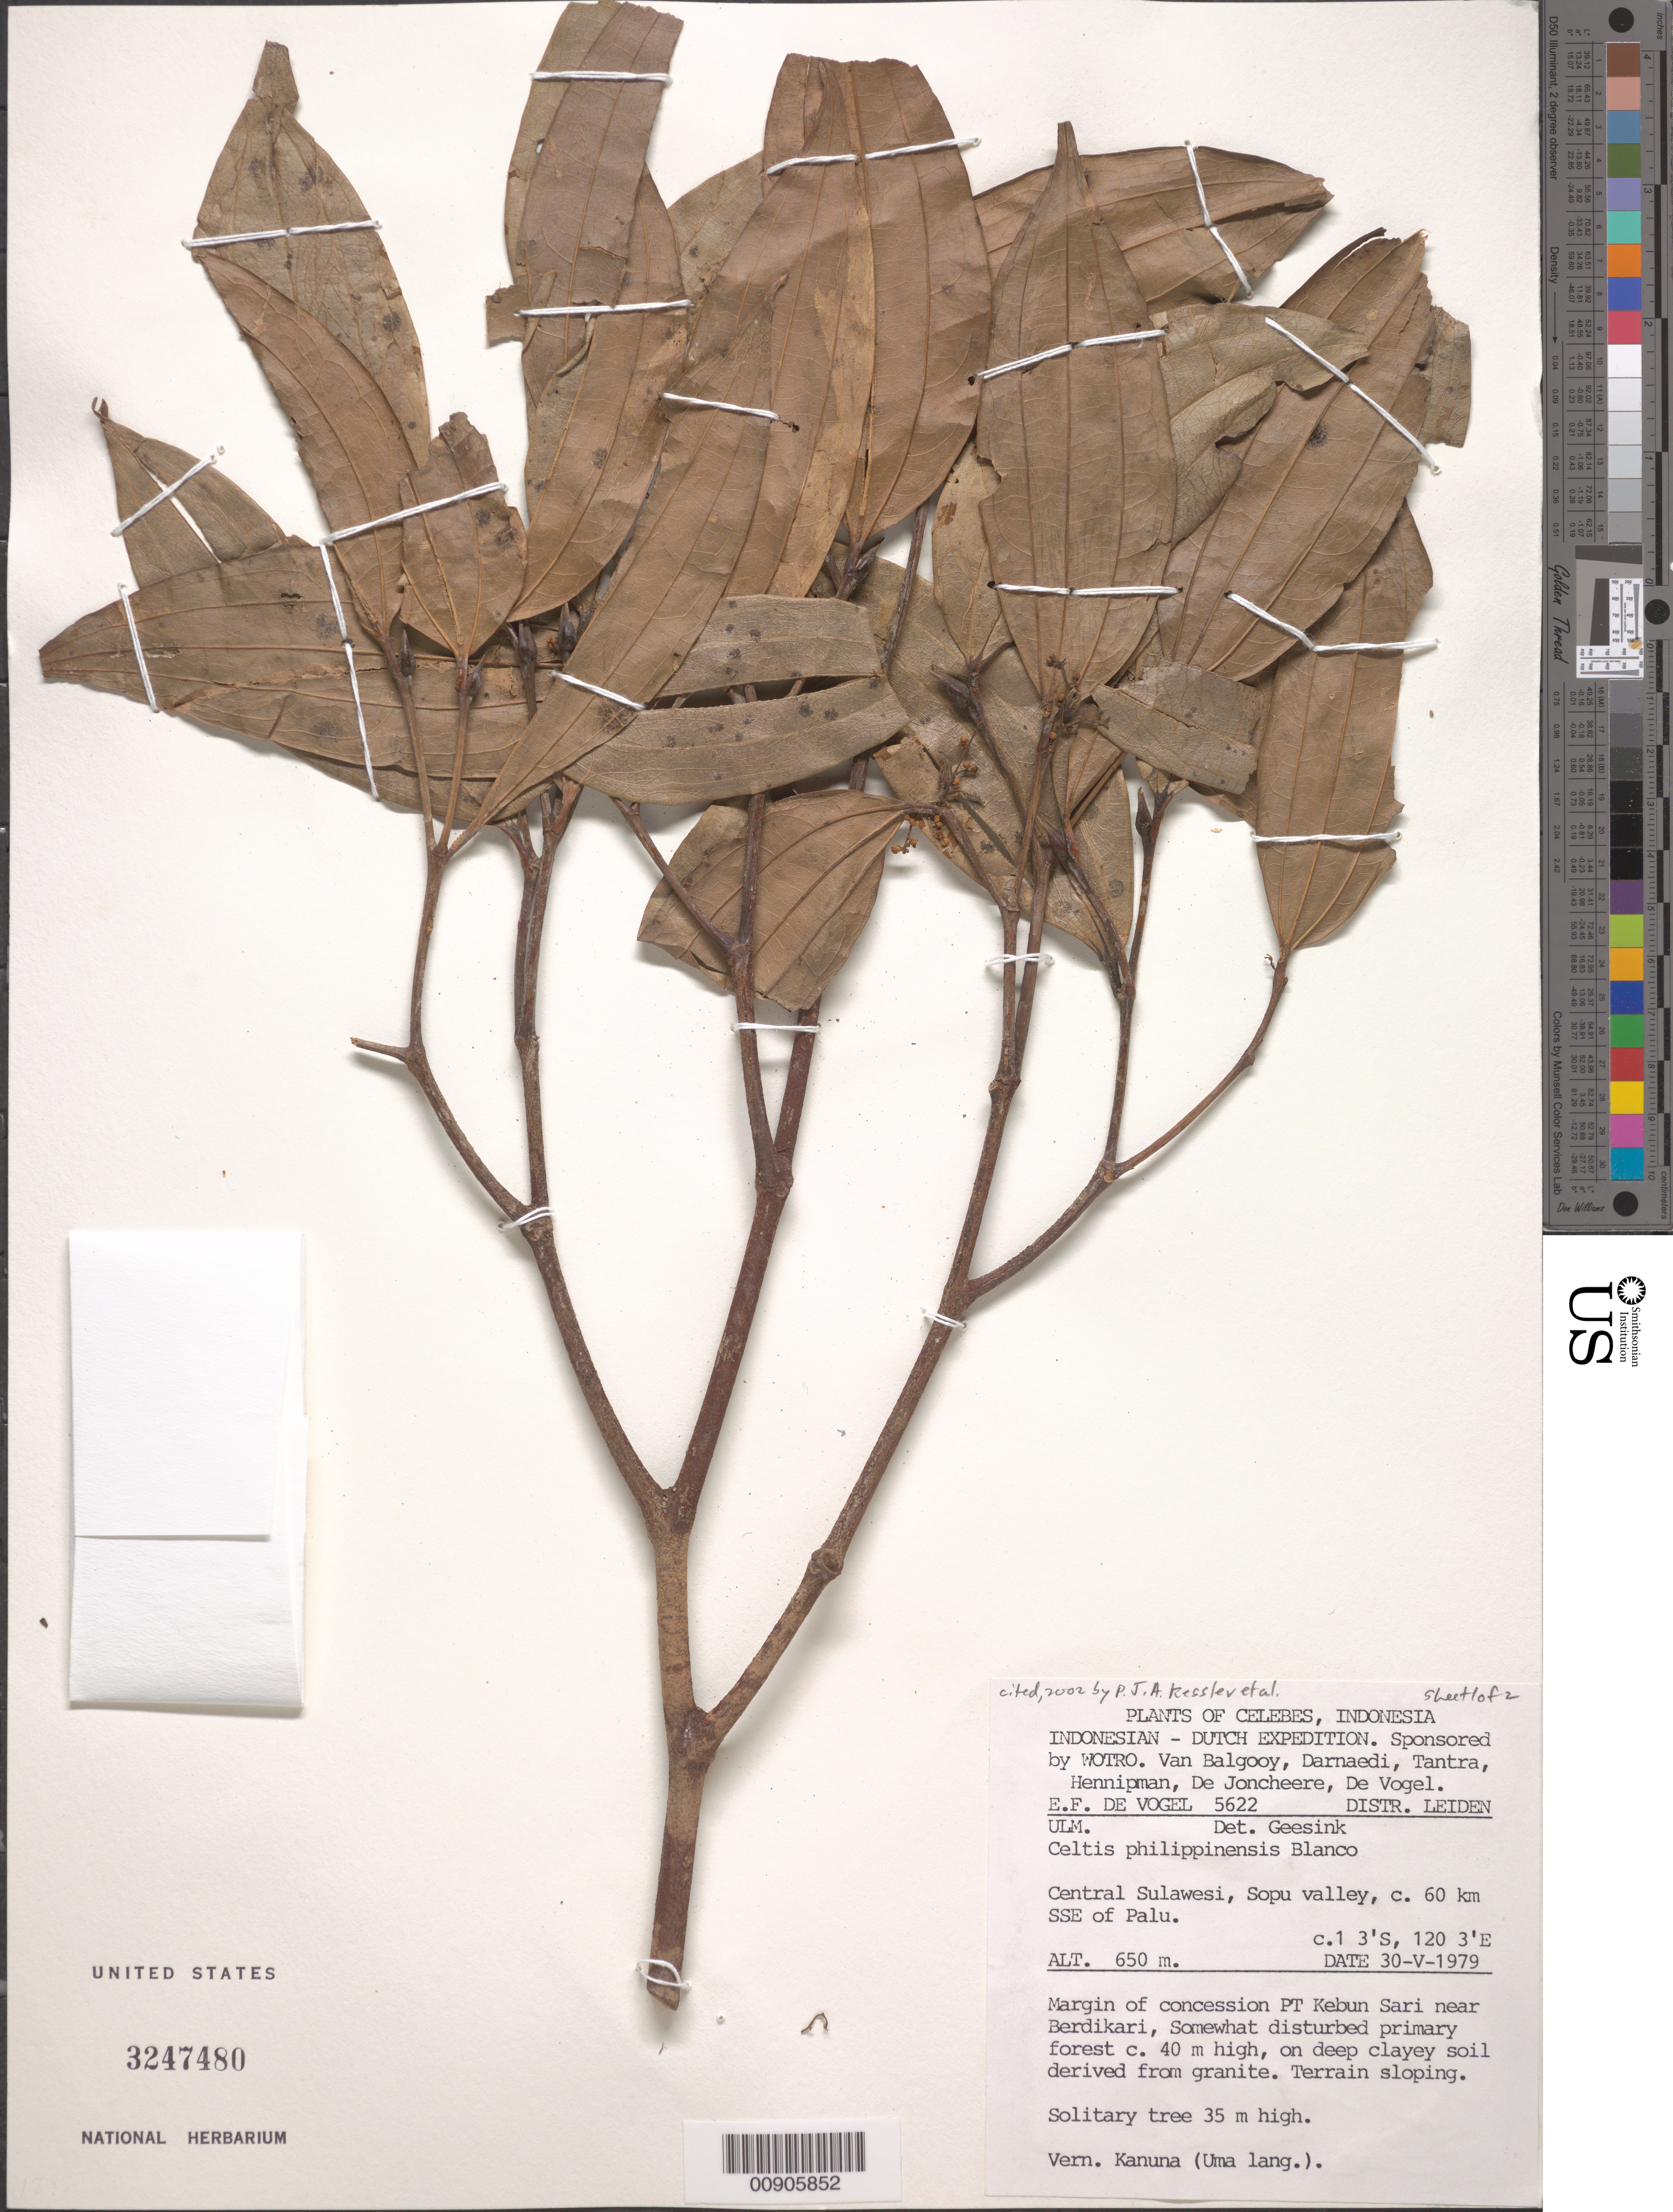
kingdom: Plantae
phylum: Tracheophyta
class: Magnoliopsida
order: Rosales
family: Cannabaceae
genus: Celtis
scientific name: Celtis philippensis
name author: Blanco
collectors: E. F. de Vogel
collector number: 5622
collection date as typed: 30 May 1979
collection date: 1979-05-30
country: Indonesia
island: Celebes I.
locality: Sulawesi, Sopu valley, c. 60 km SSE of Palu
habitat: somewhat disturbed primary forest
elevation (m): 650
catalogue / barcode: US 3247480